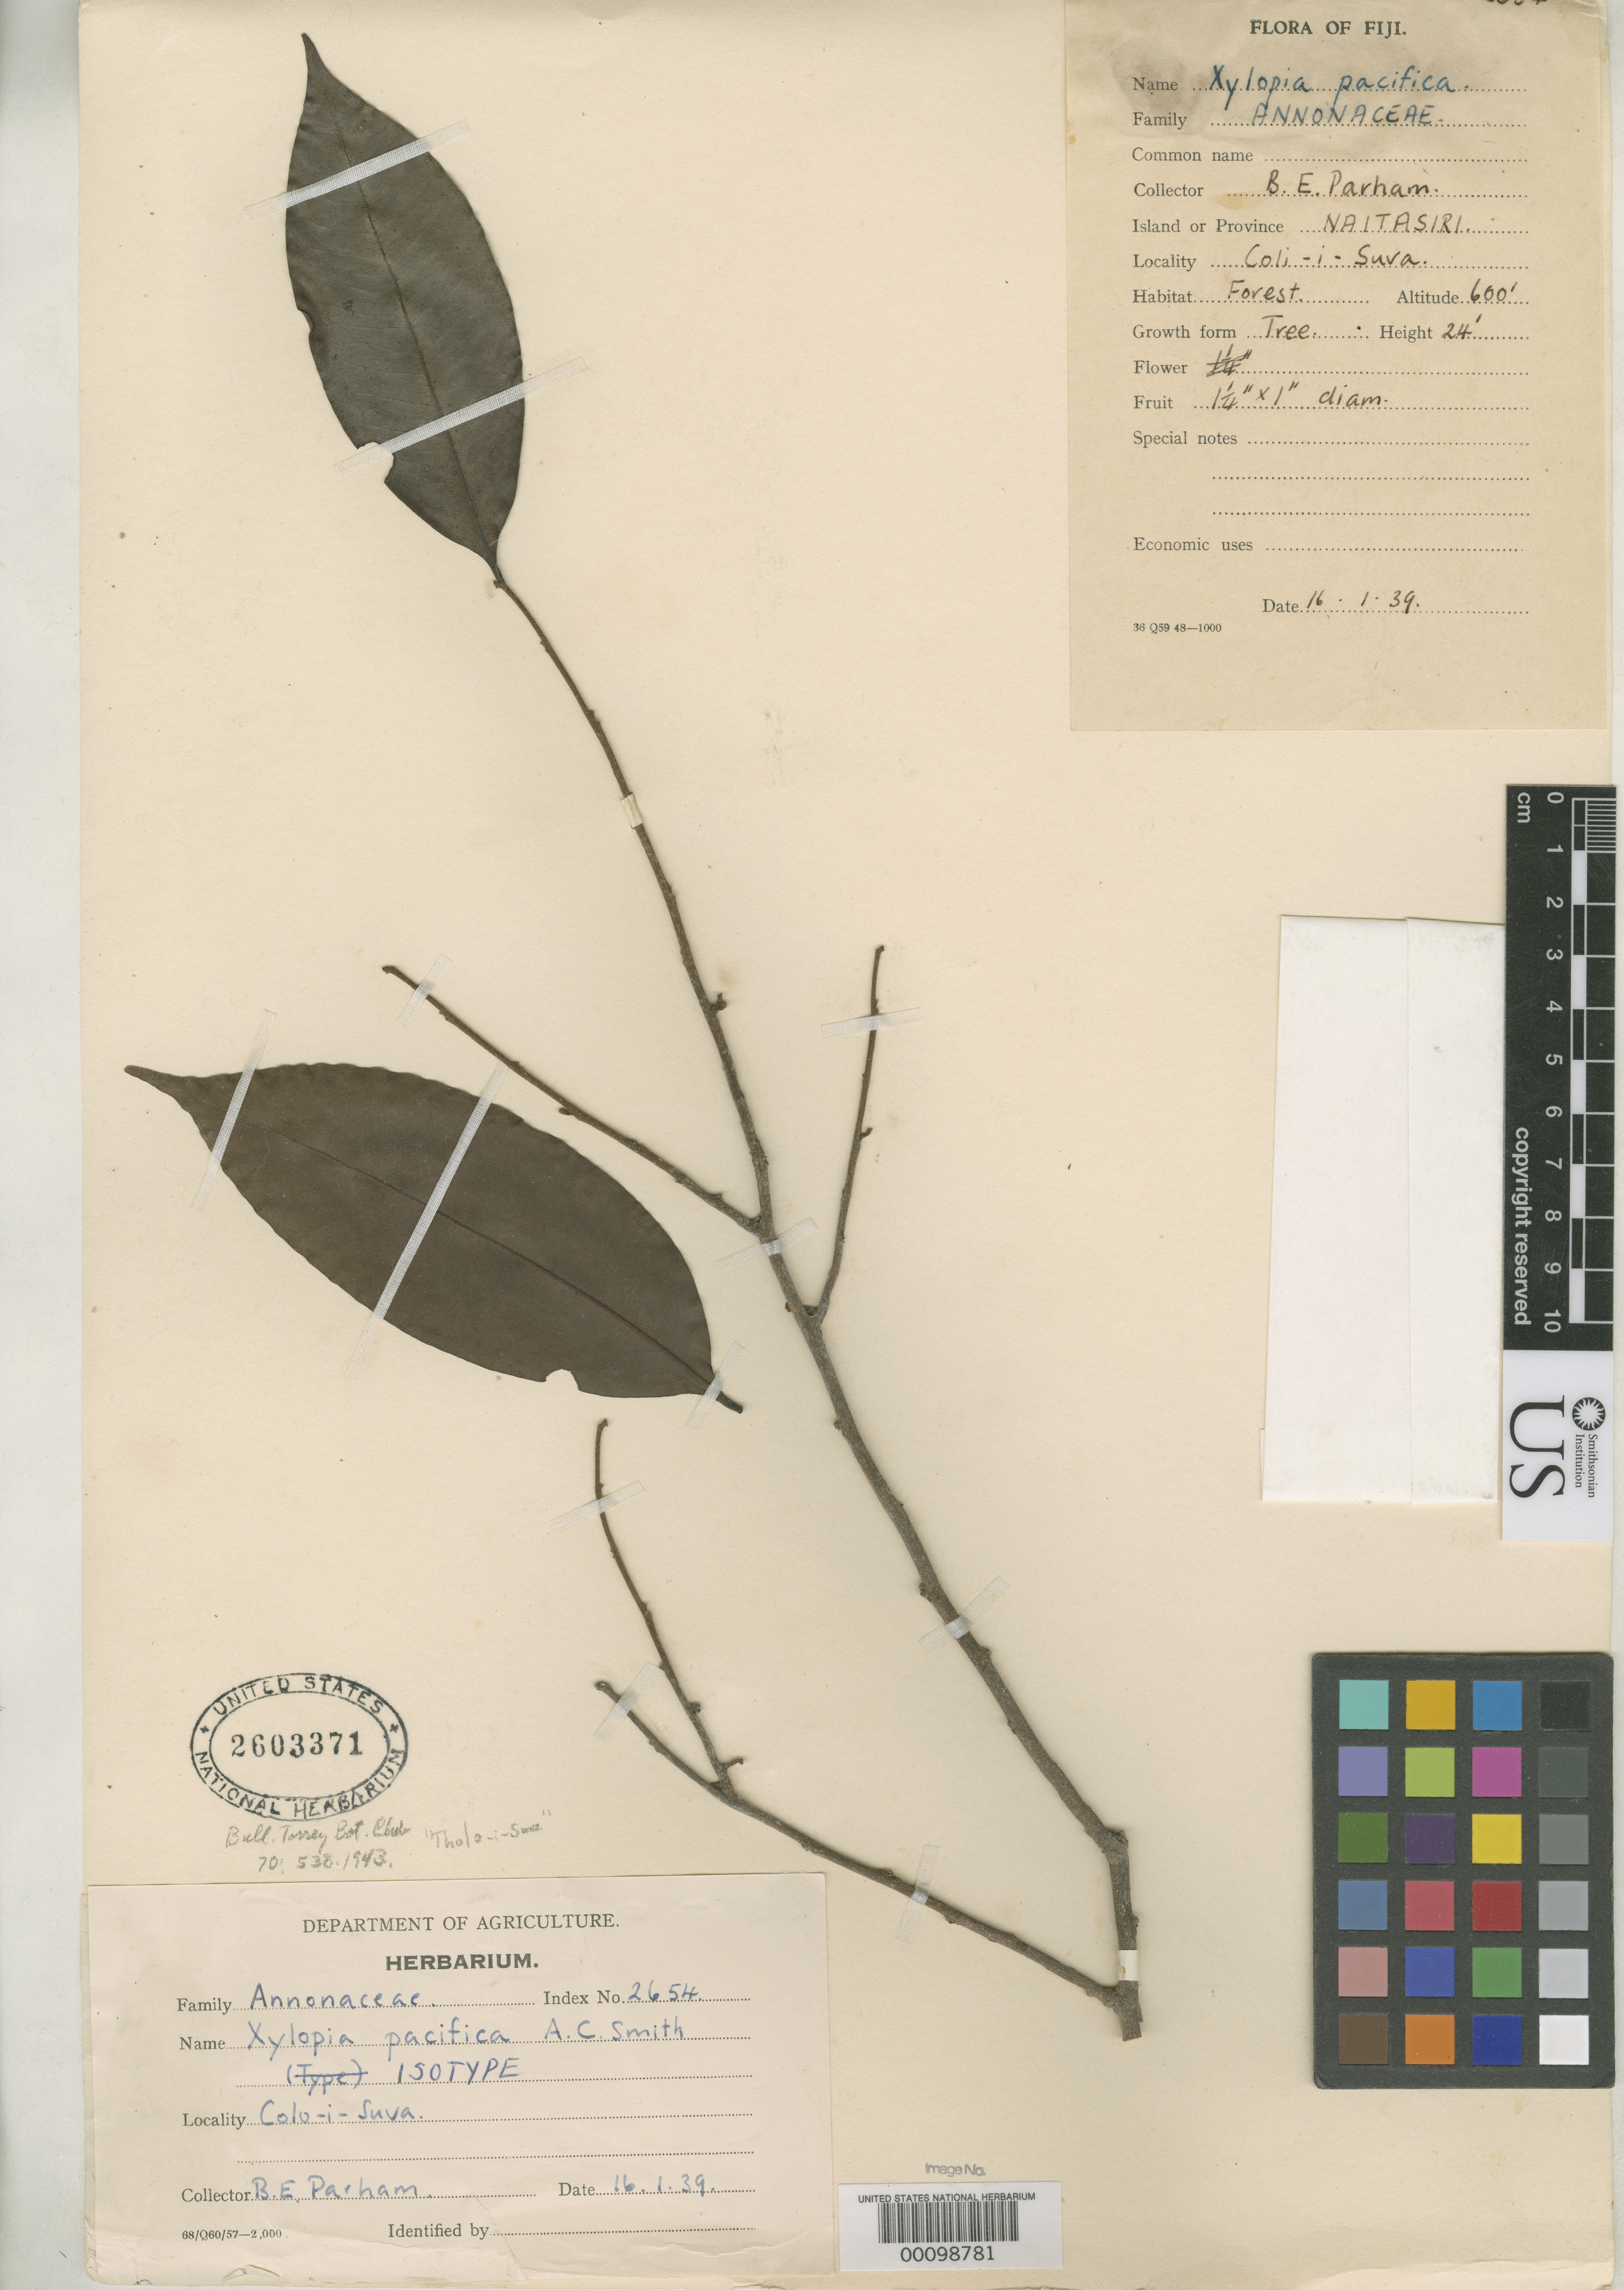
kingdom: Plantae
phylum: Tracheophyta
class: Magnoliopsida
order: Magnoliales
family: Annonaceae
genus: Xylopia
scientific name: Xylopia pacifica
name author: A.C. Sm.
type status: Isotype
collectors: B. E. Parham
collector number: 2654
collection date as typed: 16 Jan 1939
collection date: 1939-01-16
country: Fiji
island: Viti Levu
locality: Naitasiri, Colo-i-Suva (Tholo-i-suva)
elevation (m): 183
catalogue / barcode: US 2603371